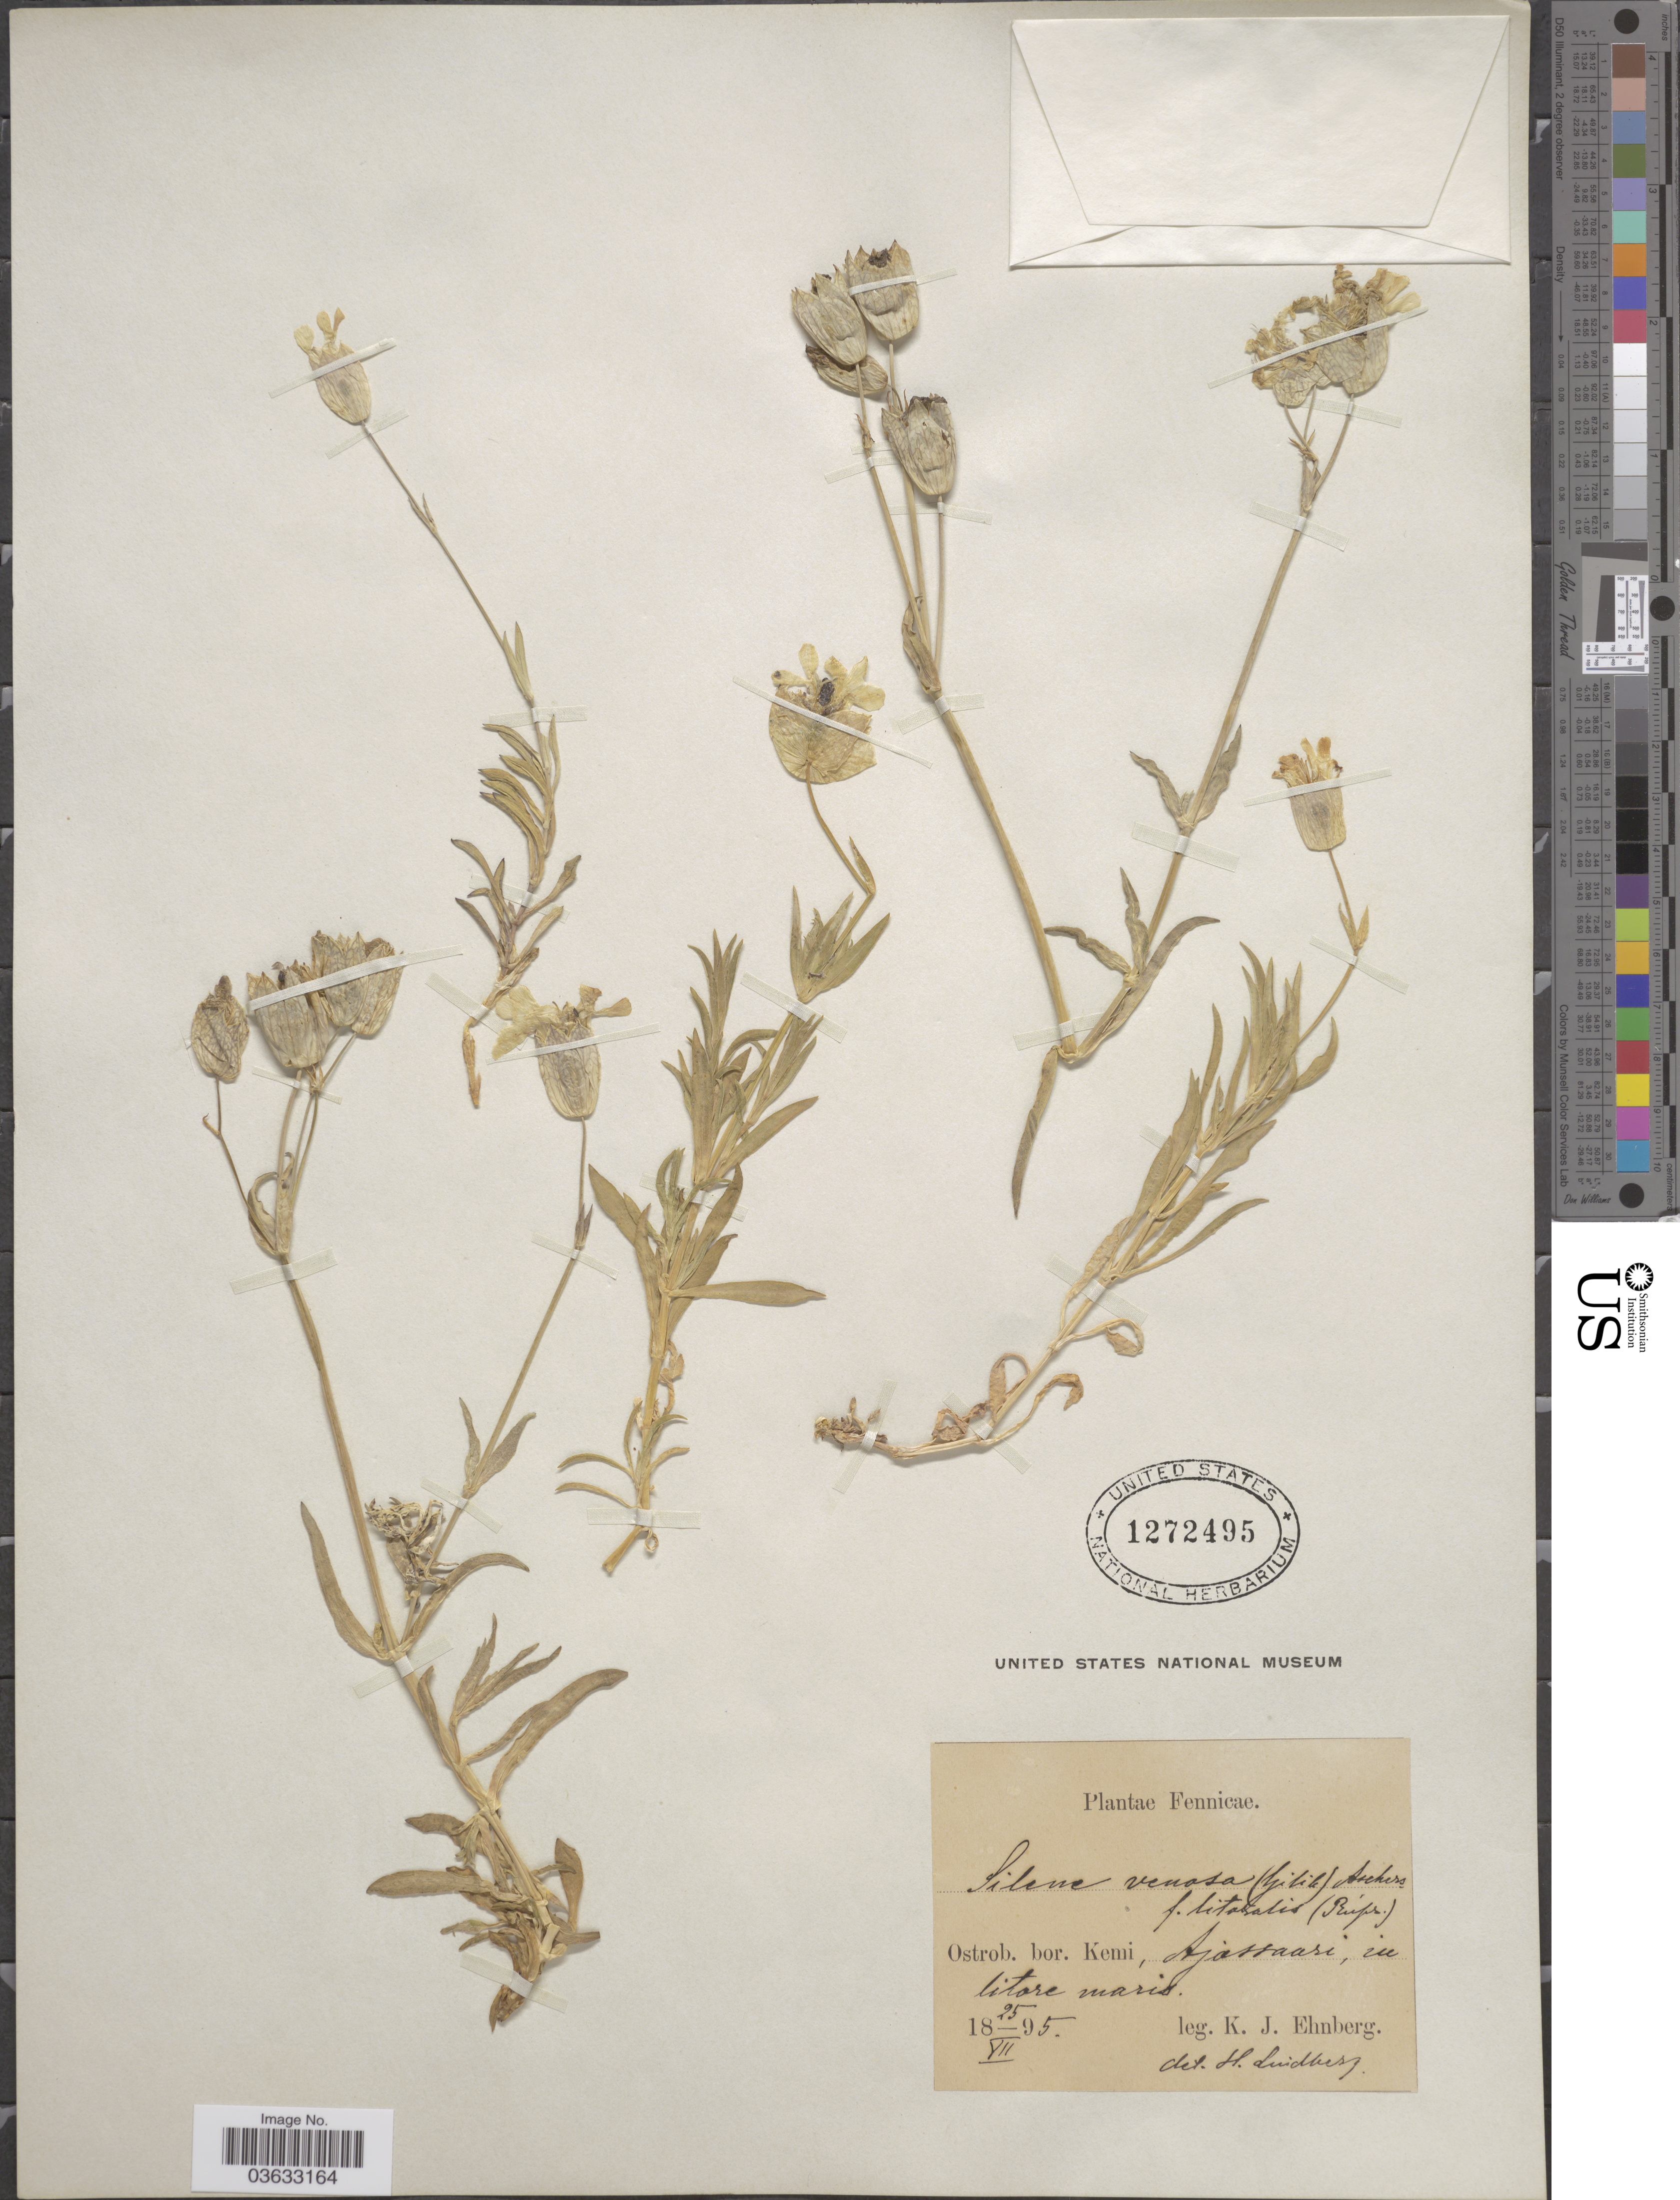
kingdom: Plantae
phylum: Tracheophyta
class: Magnoliopsida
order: Caryophyllales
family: Caryophyllaceae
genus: Silene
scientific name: Silene inflata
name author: Sm.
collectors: K. Ehnberg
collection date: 1895-07-25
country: Finland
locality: Ostrob. bor. Kemi, Ajassaari, in litore maris.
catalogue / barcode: US 1272495